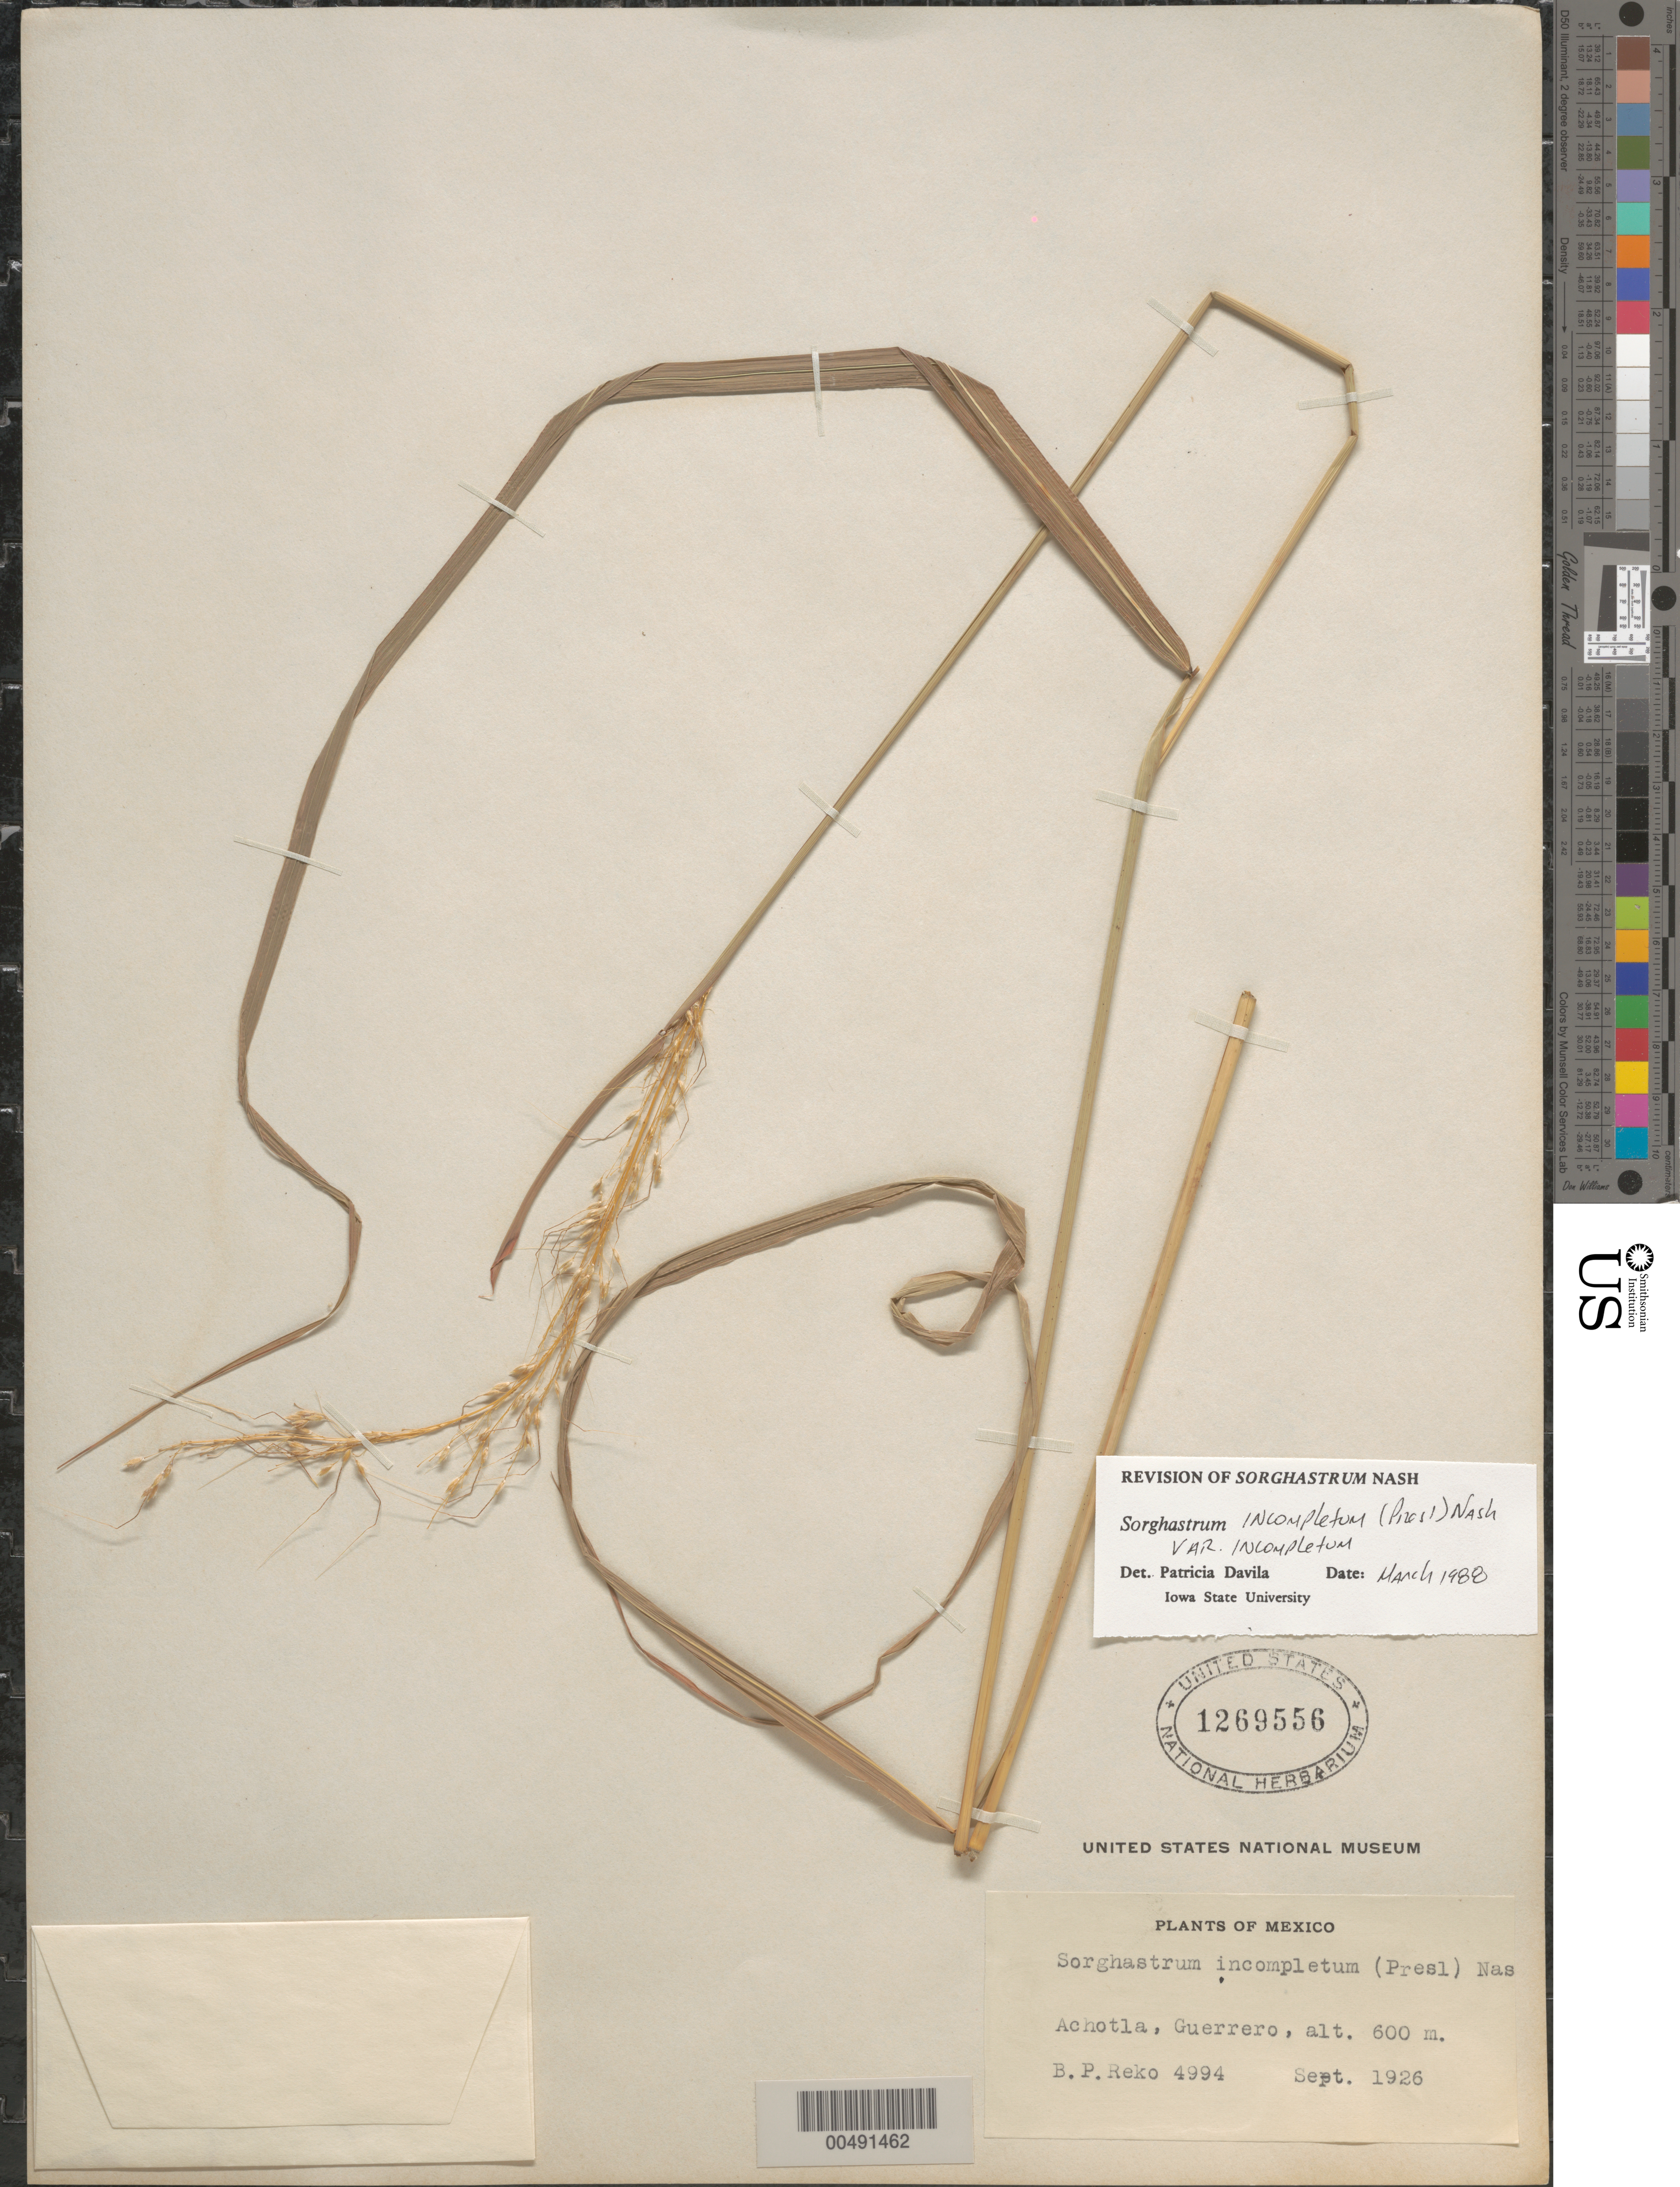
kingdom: Plantae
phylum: Tracheophyta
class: Liliopsida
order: Poales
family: Poaceae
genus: Sorghastrum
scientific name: Sorghastrum incompletum var. incompletum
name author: (J. Presl) Nash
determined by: Dávila, P. D.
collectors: B. P. Reko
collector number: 4994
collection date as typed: Sep 1926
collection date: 1926-09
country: Mexico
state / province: Guerrero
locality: Achotla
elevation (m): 600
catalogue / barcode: US 1269556